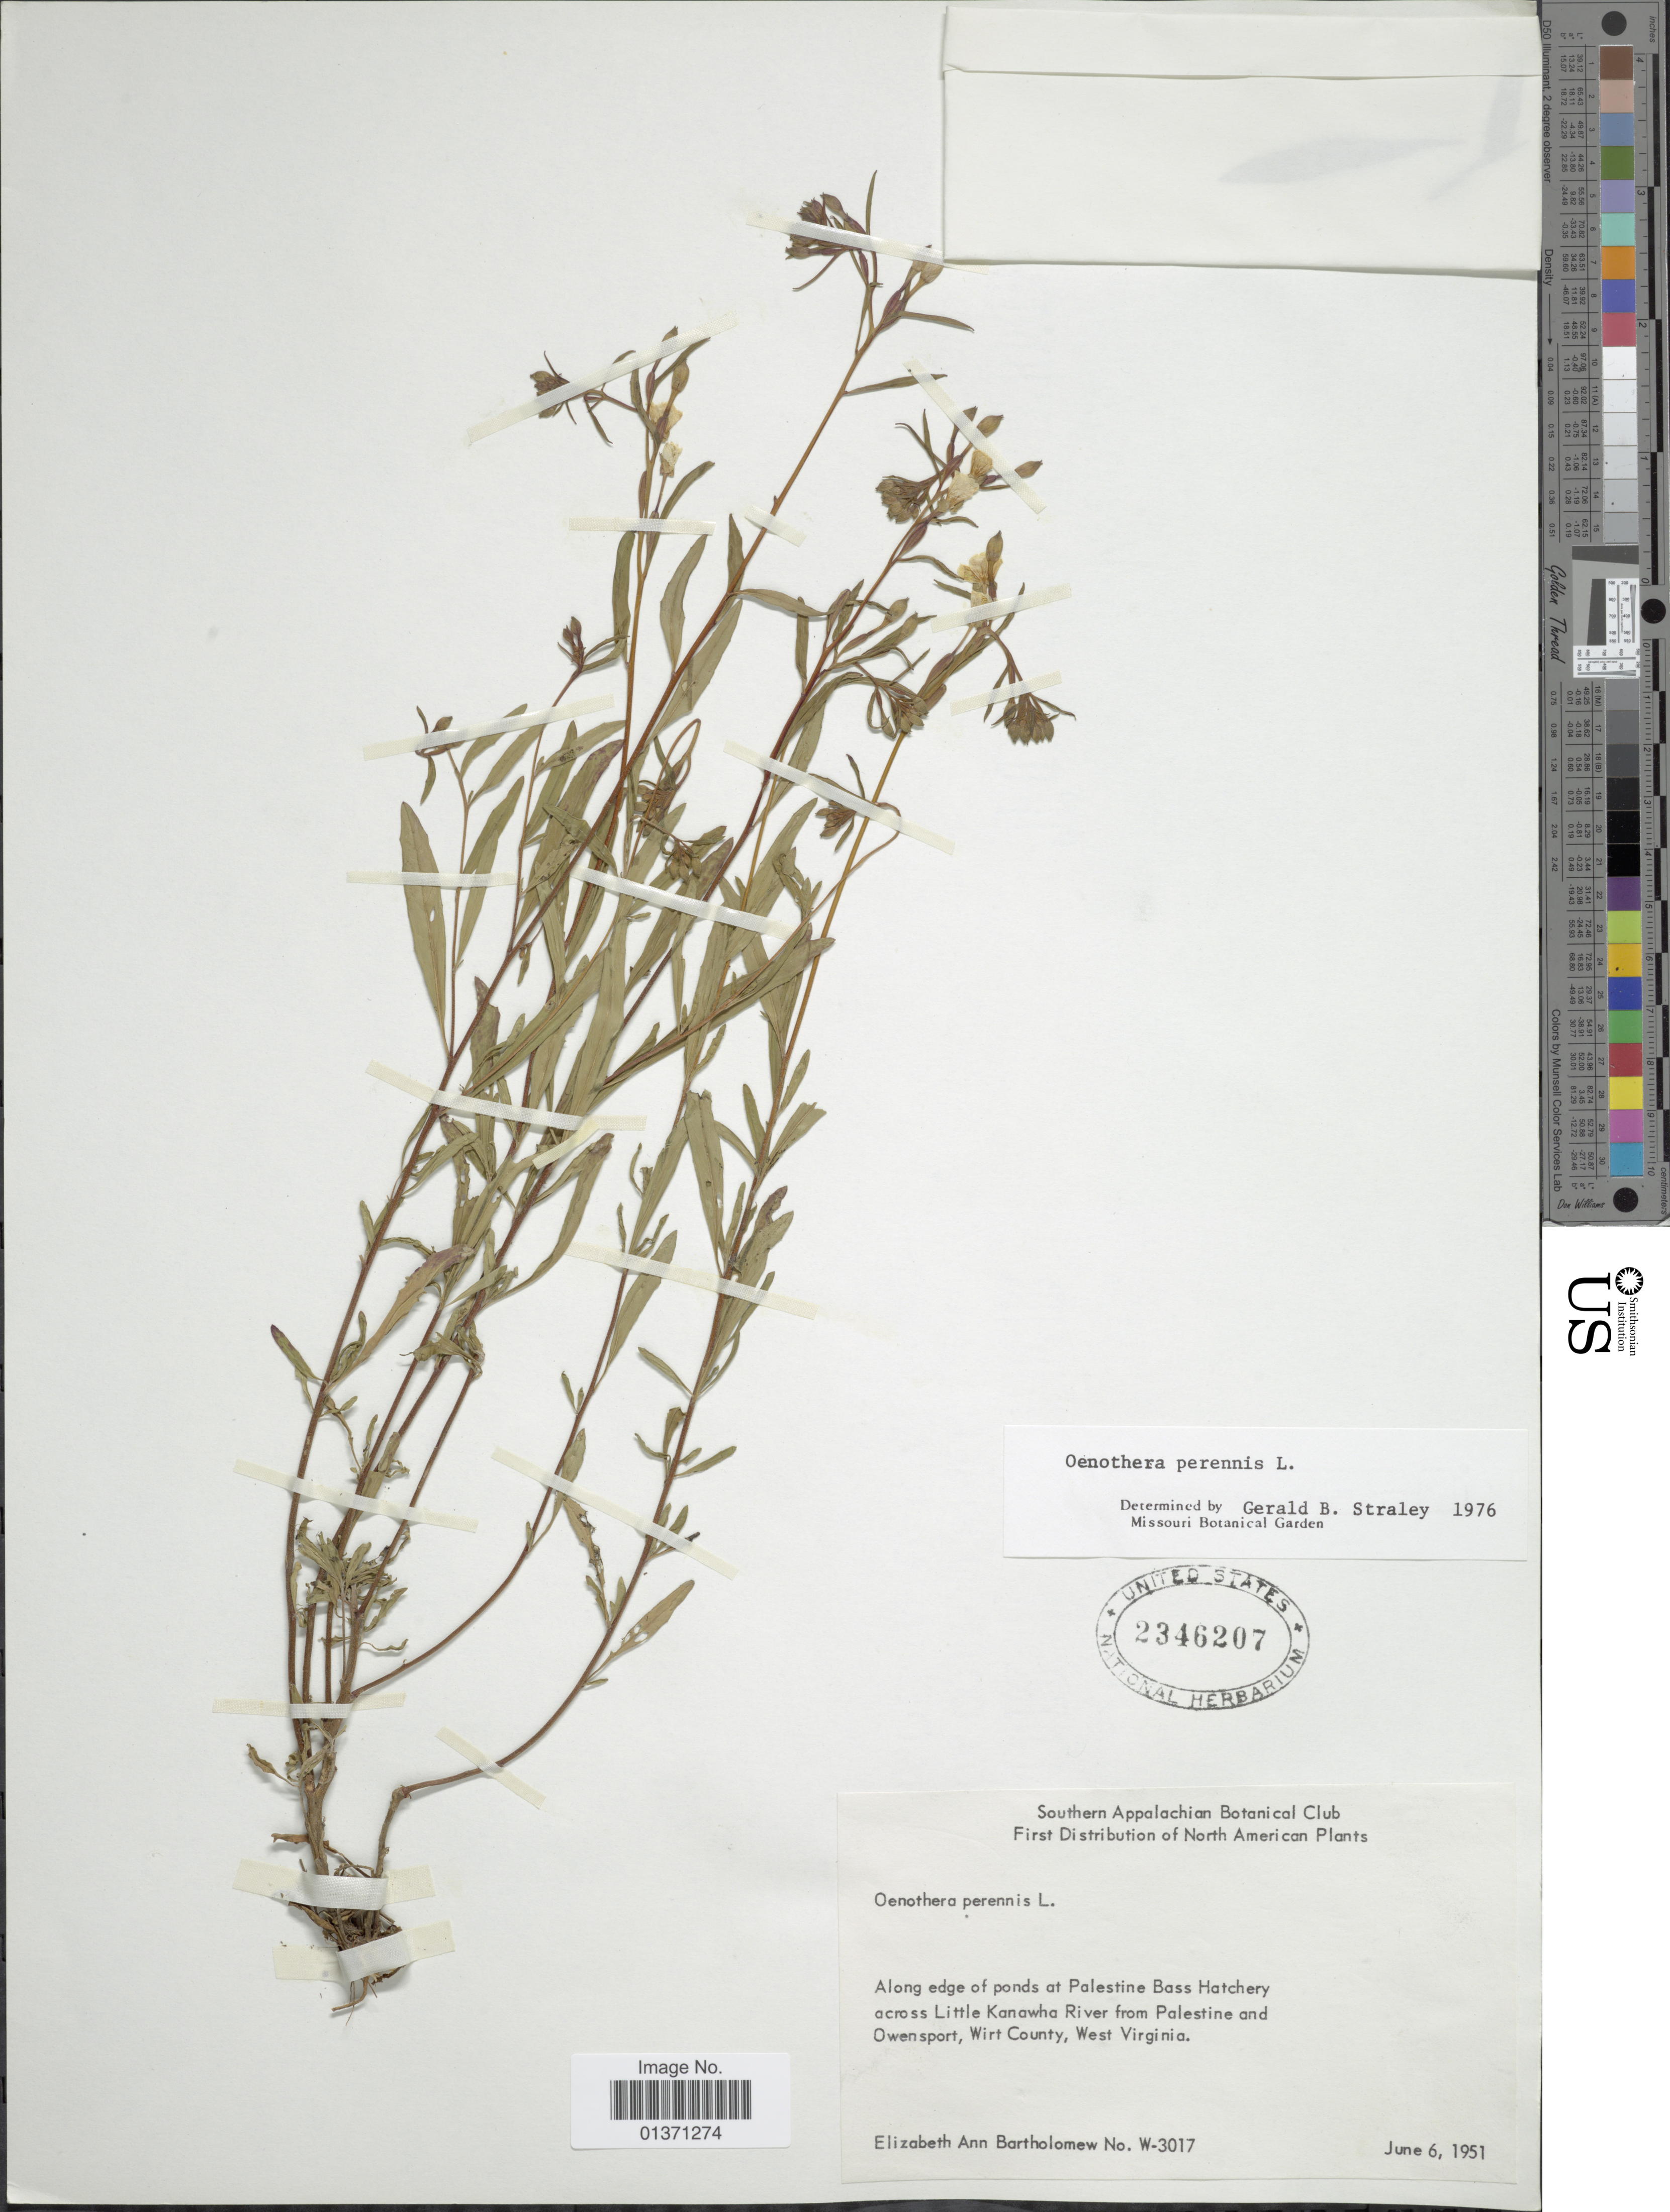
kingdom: Plantae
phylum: Tracheophyta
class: Magnoliopsida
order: Myrtales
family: Onagraceae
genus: Oenothera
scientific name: Oenothera perennis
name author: L.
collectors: E. Bartholomew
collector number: W-3017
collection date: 1951-06-06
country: United States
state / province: West Virginia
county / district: Wirt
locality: Along edge of ponds at Palestine Bass Hatchery across Little Kanawha River from Palestine and Owensport, Wirt County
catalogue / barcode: US 2346207